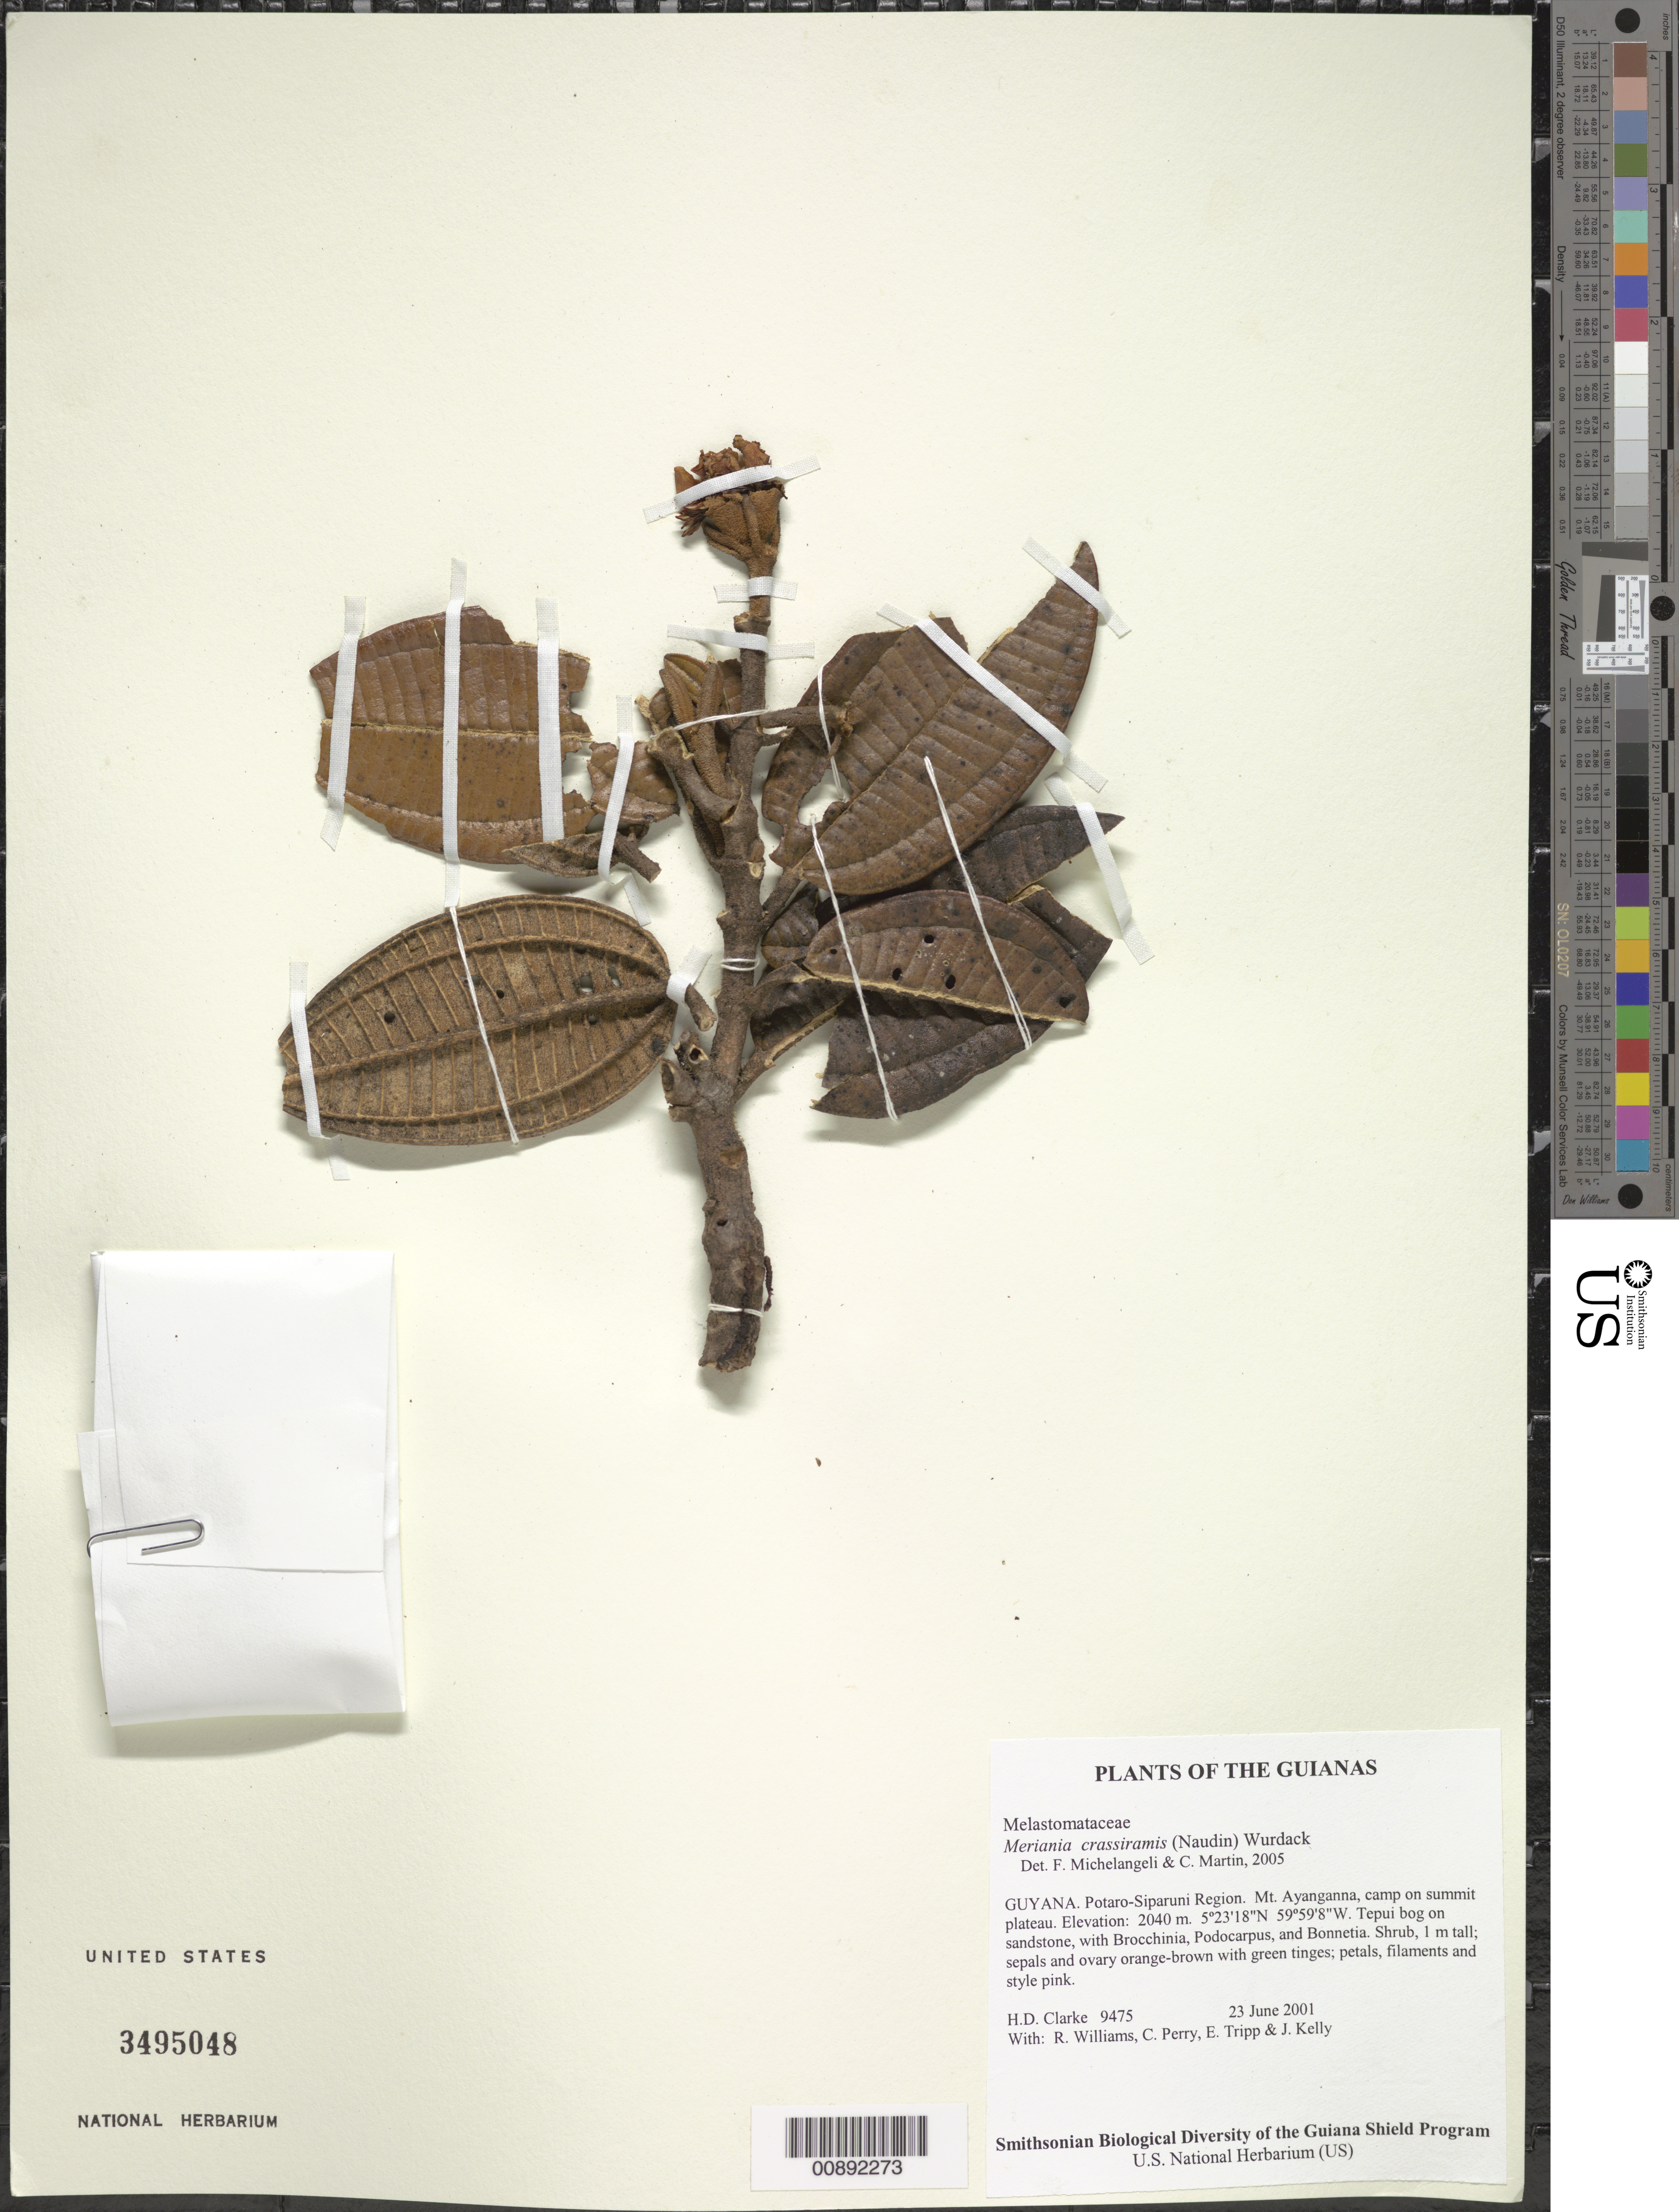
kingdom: Plantae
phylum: Tracheophyta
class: Magnoliopsida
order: Caryophyllales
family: Nyctaginaceae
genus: Neea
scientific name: Neea floribunda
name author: Poepp. & Endl.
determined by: Kelloff, Carol L., (US), Smithsonian Institution - National Museum of Natural History (UNITED STATES)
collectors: H. D. Clarke, R. Williams, C. Perry, E. Tripp & J. Kelly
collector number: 9675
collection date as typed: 30 June 2001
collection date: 2001-06-30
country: Guyana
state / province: Potaro-Siparuni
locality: Mt. Ayanganna, east face, camp at base of first of four escarpments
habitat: Dense forest on brown sandy clay and laterite, with Dicymbe, Pentaclethra, and Micrandra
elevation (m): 712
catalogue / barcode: US 3495048